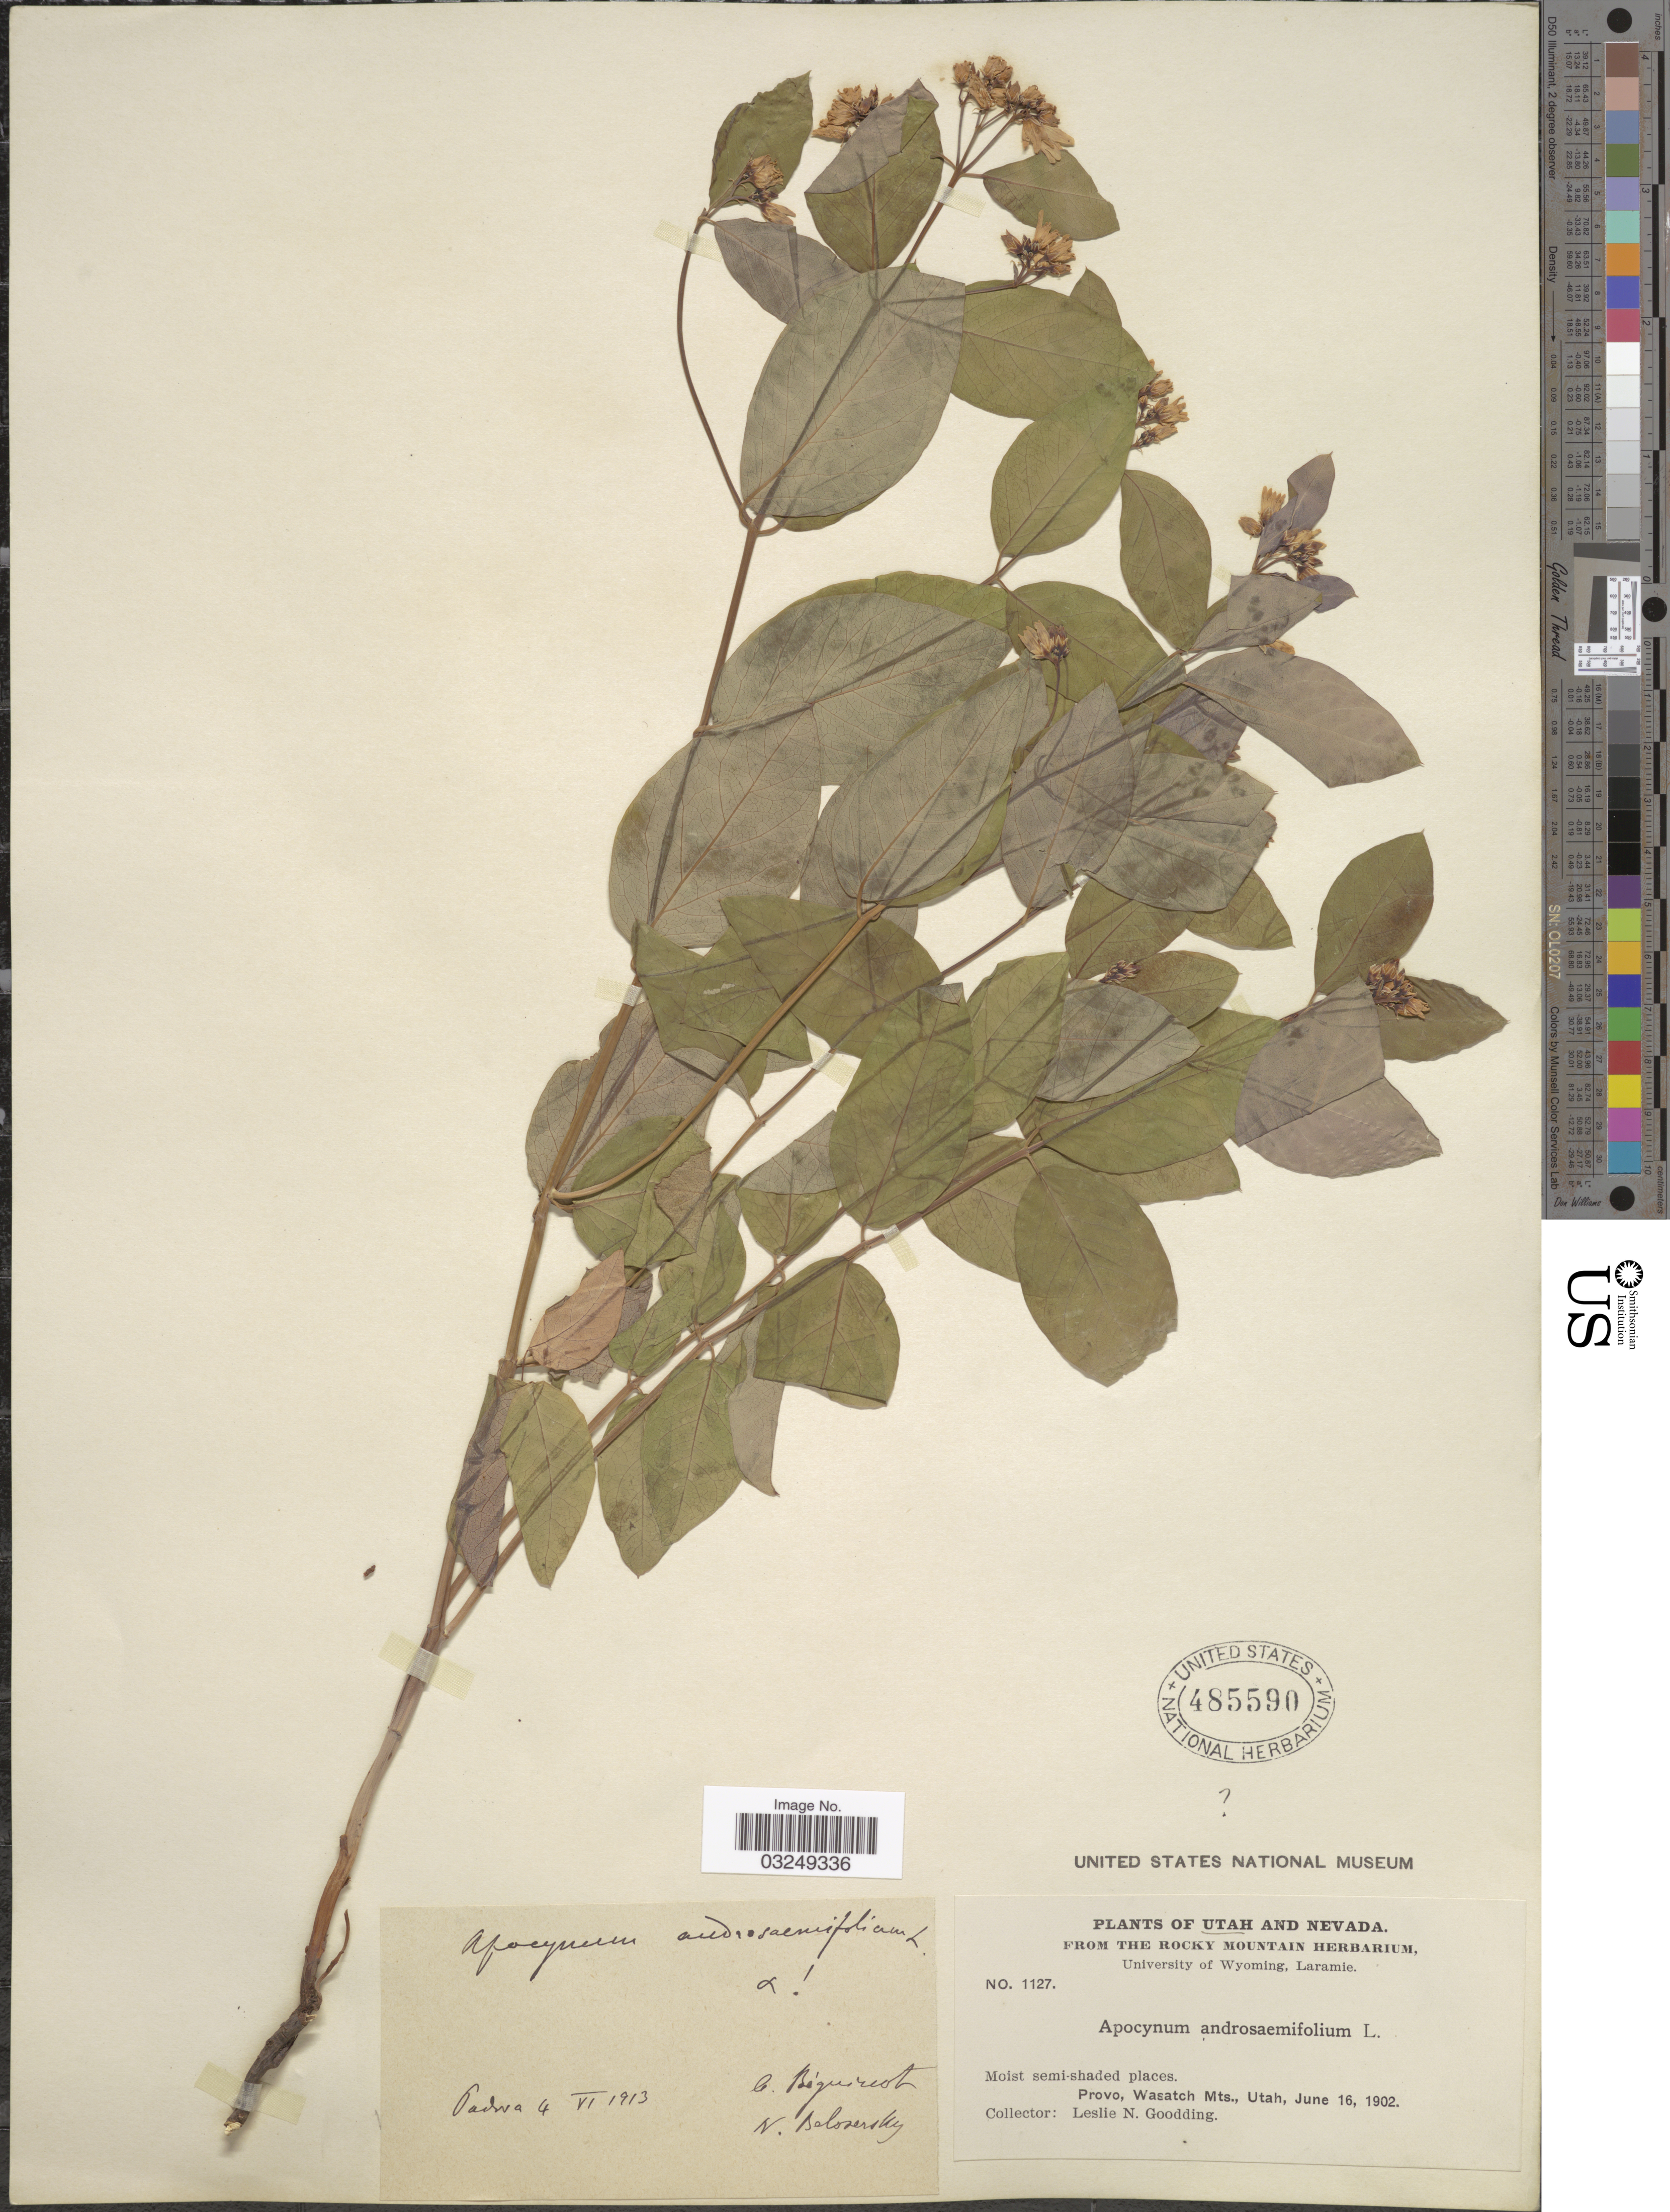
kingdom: Plantae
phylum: Tracheophyta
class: Magnoliopsida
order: Gentianales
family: Apocynaceae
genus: Apocynum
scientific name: Apocynum ambigens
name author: S.W. Greene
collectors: L. N. Goodding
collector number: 1127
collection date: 1902-06-16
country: United States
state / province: Utah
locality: Provo, Wasatch Mts.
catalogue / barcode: US 485590